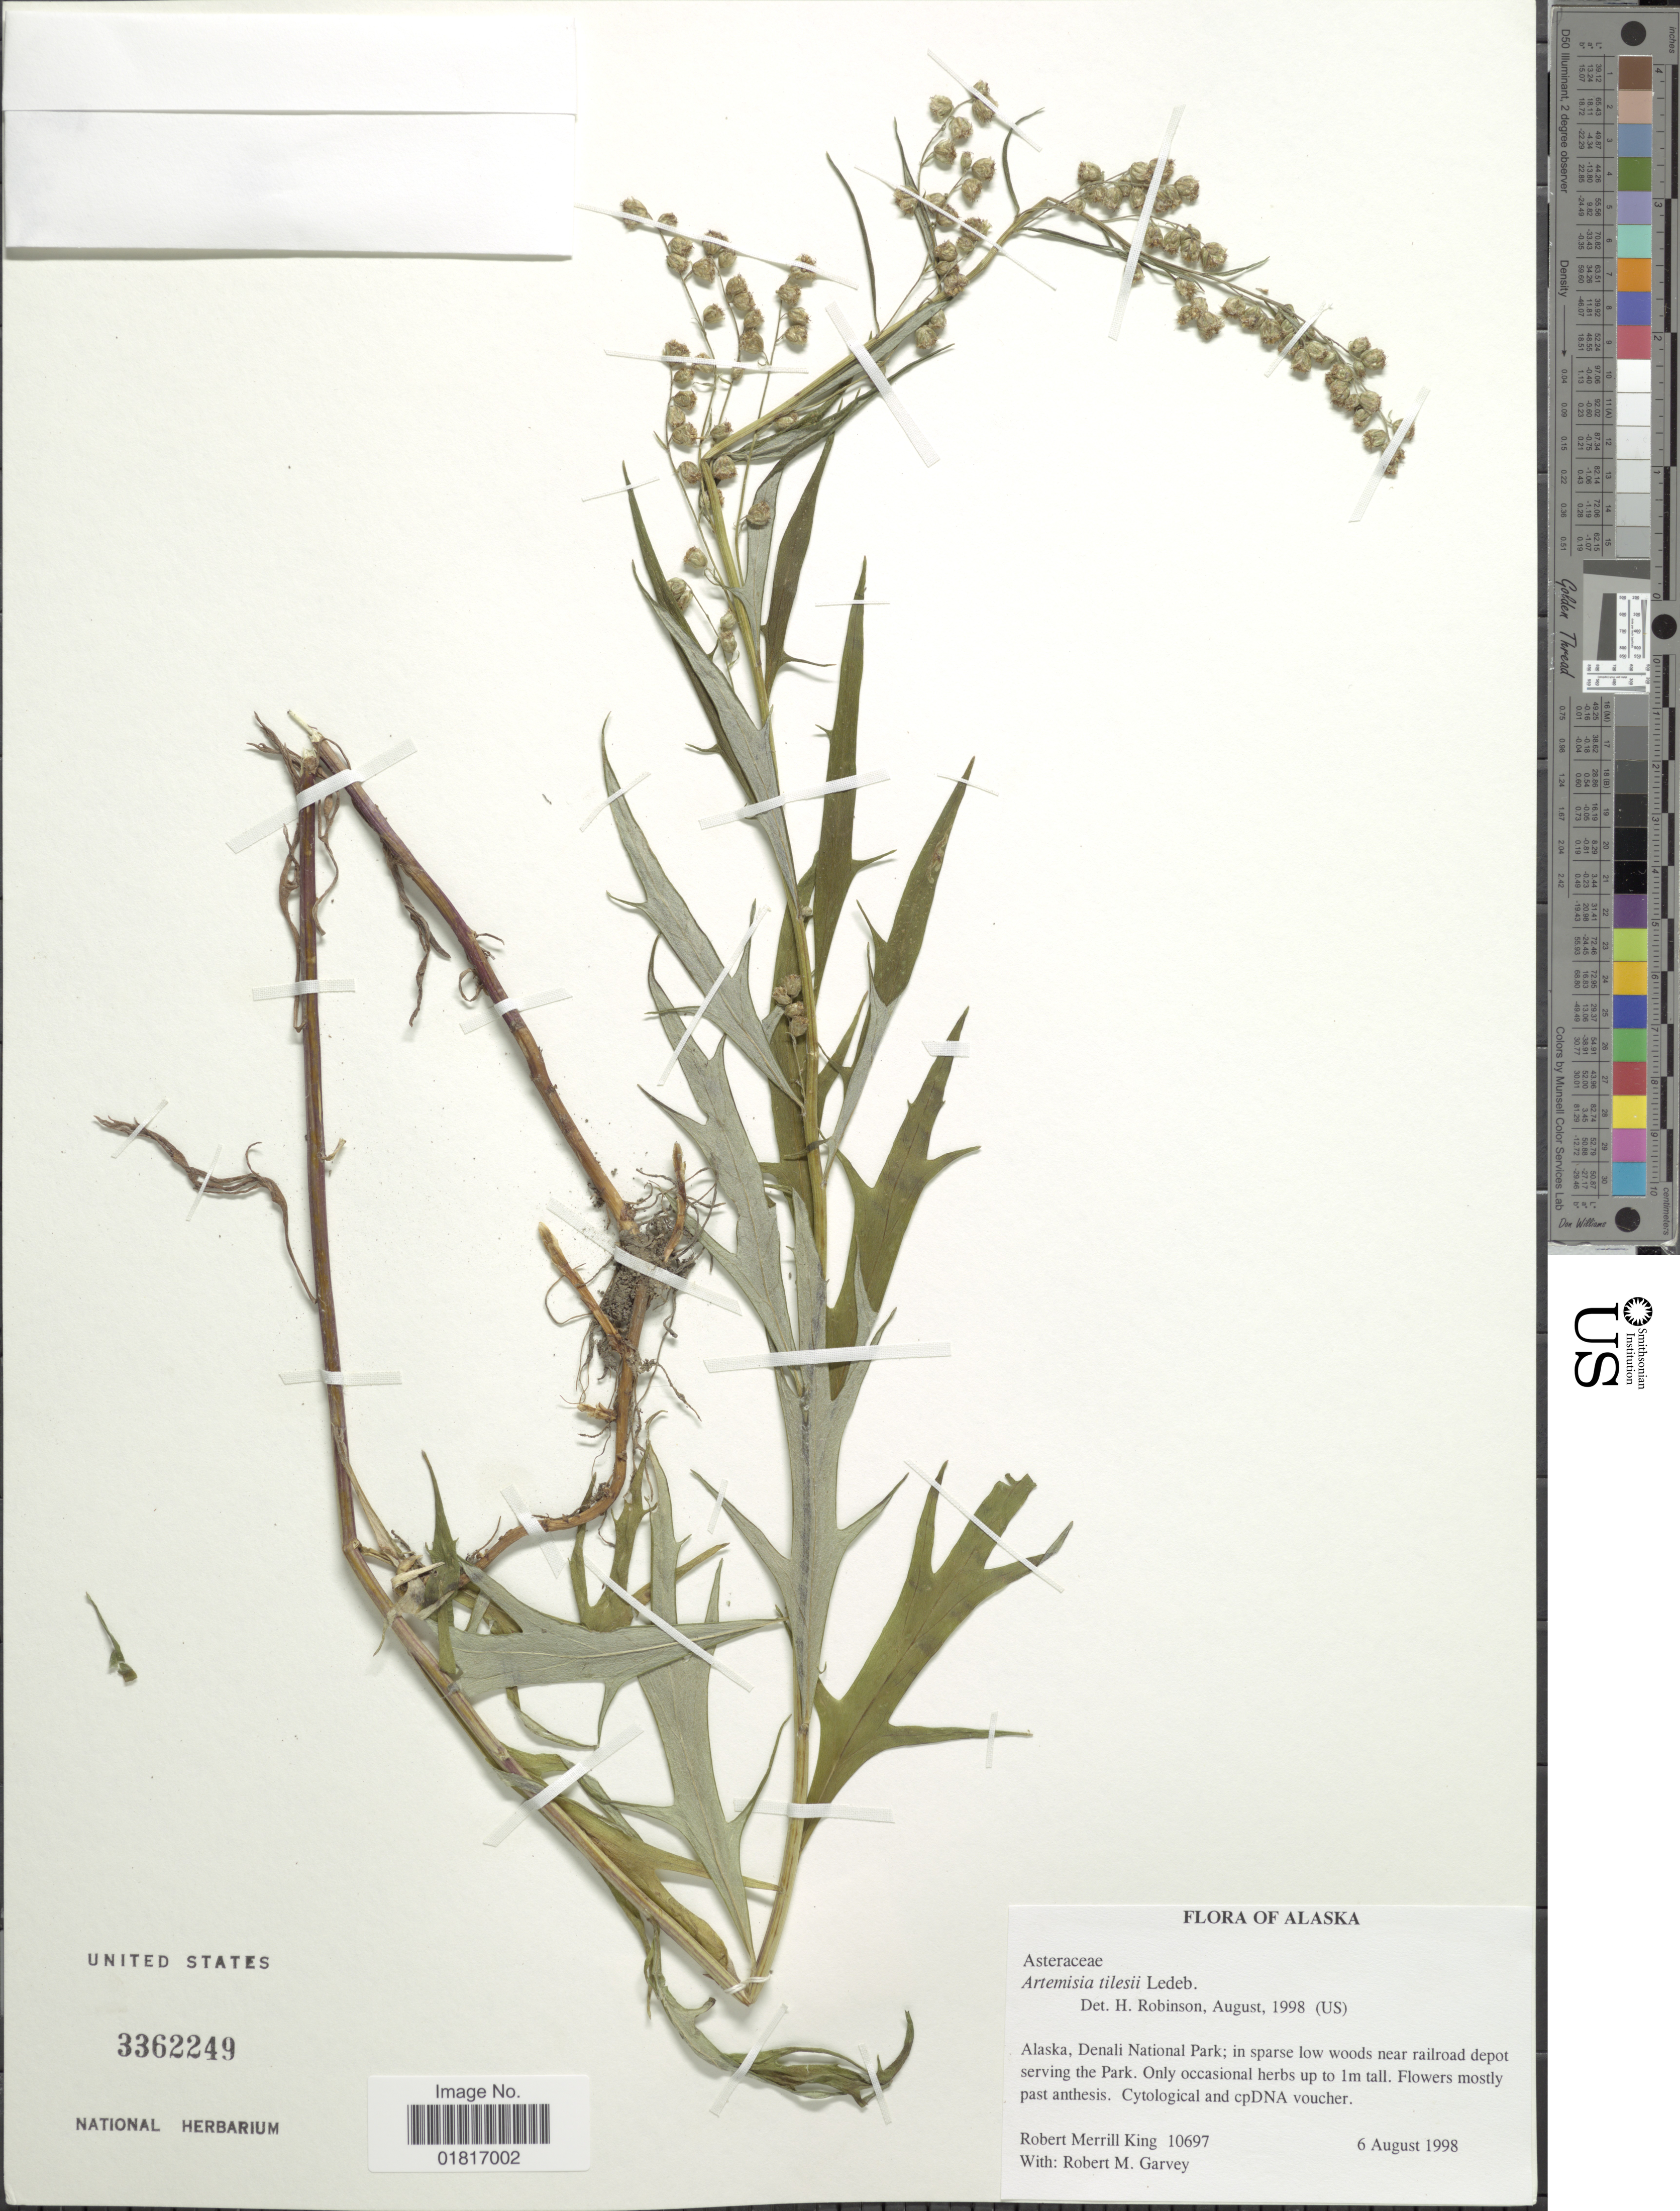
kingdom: Plantae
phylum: Tracheophyta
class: Magnoliopsida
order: Asterales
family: Asteraceae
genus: Artemisia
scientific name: Artemisia tilesii subsp. gormani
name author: (Rydb.) Hultén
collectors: R. M. King & R. Garvey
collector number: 10697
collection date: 1998-08-06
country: United States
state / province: Alaska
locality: Alaska, Denali National Park; in sparse low woods near railroad depot serving the Park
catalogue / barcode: US 3362249